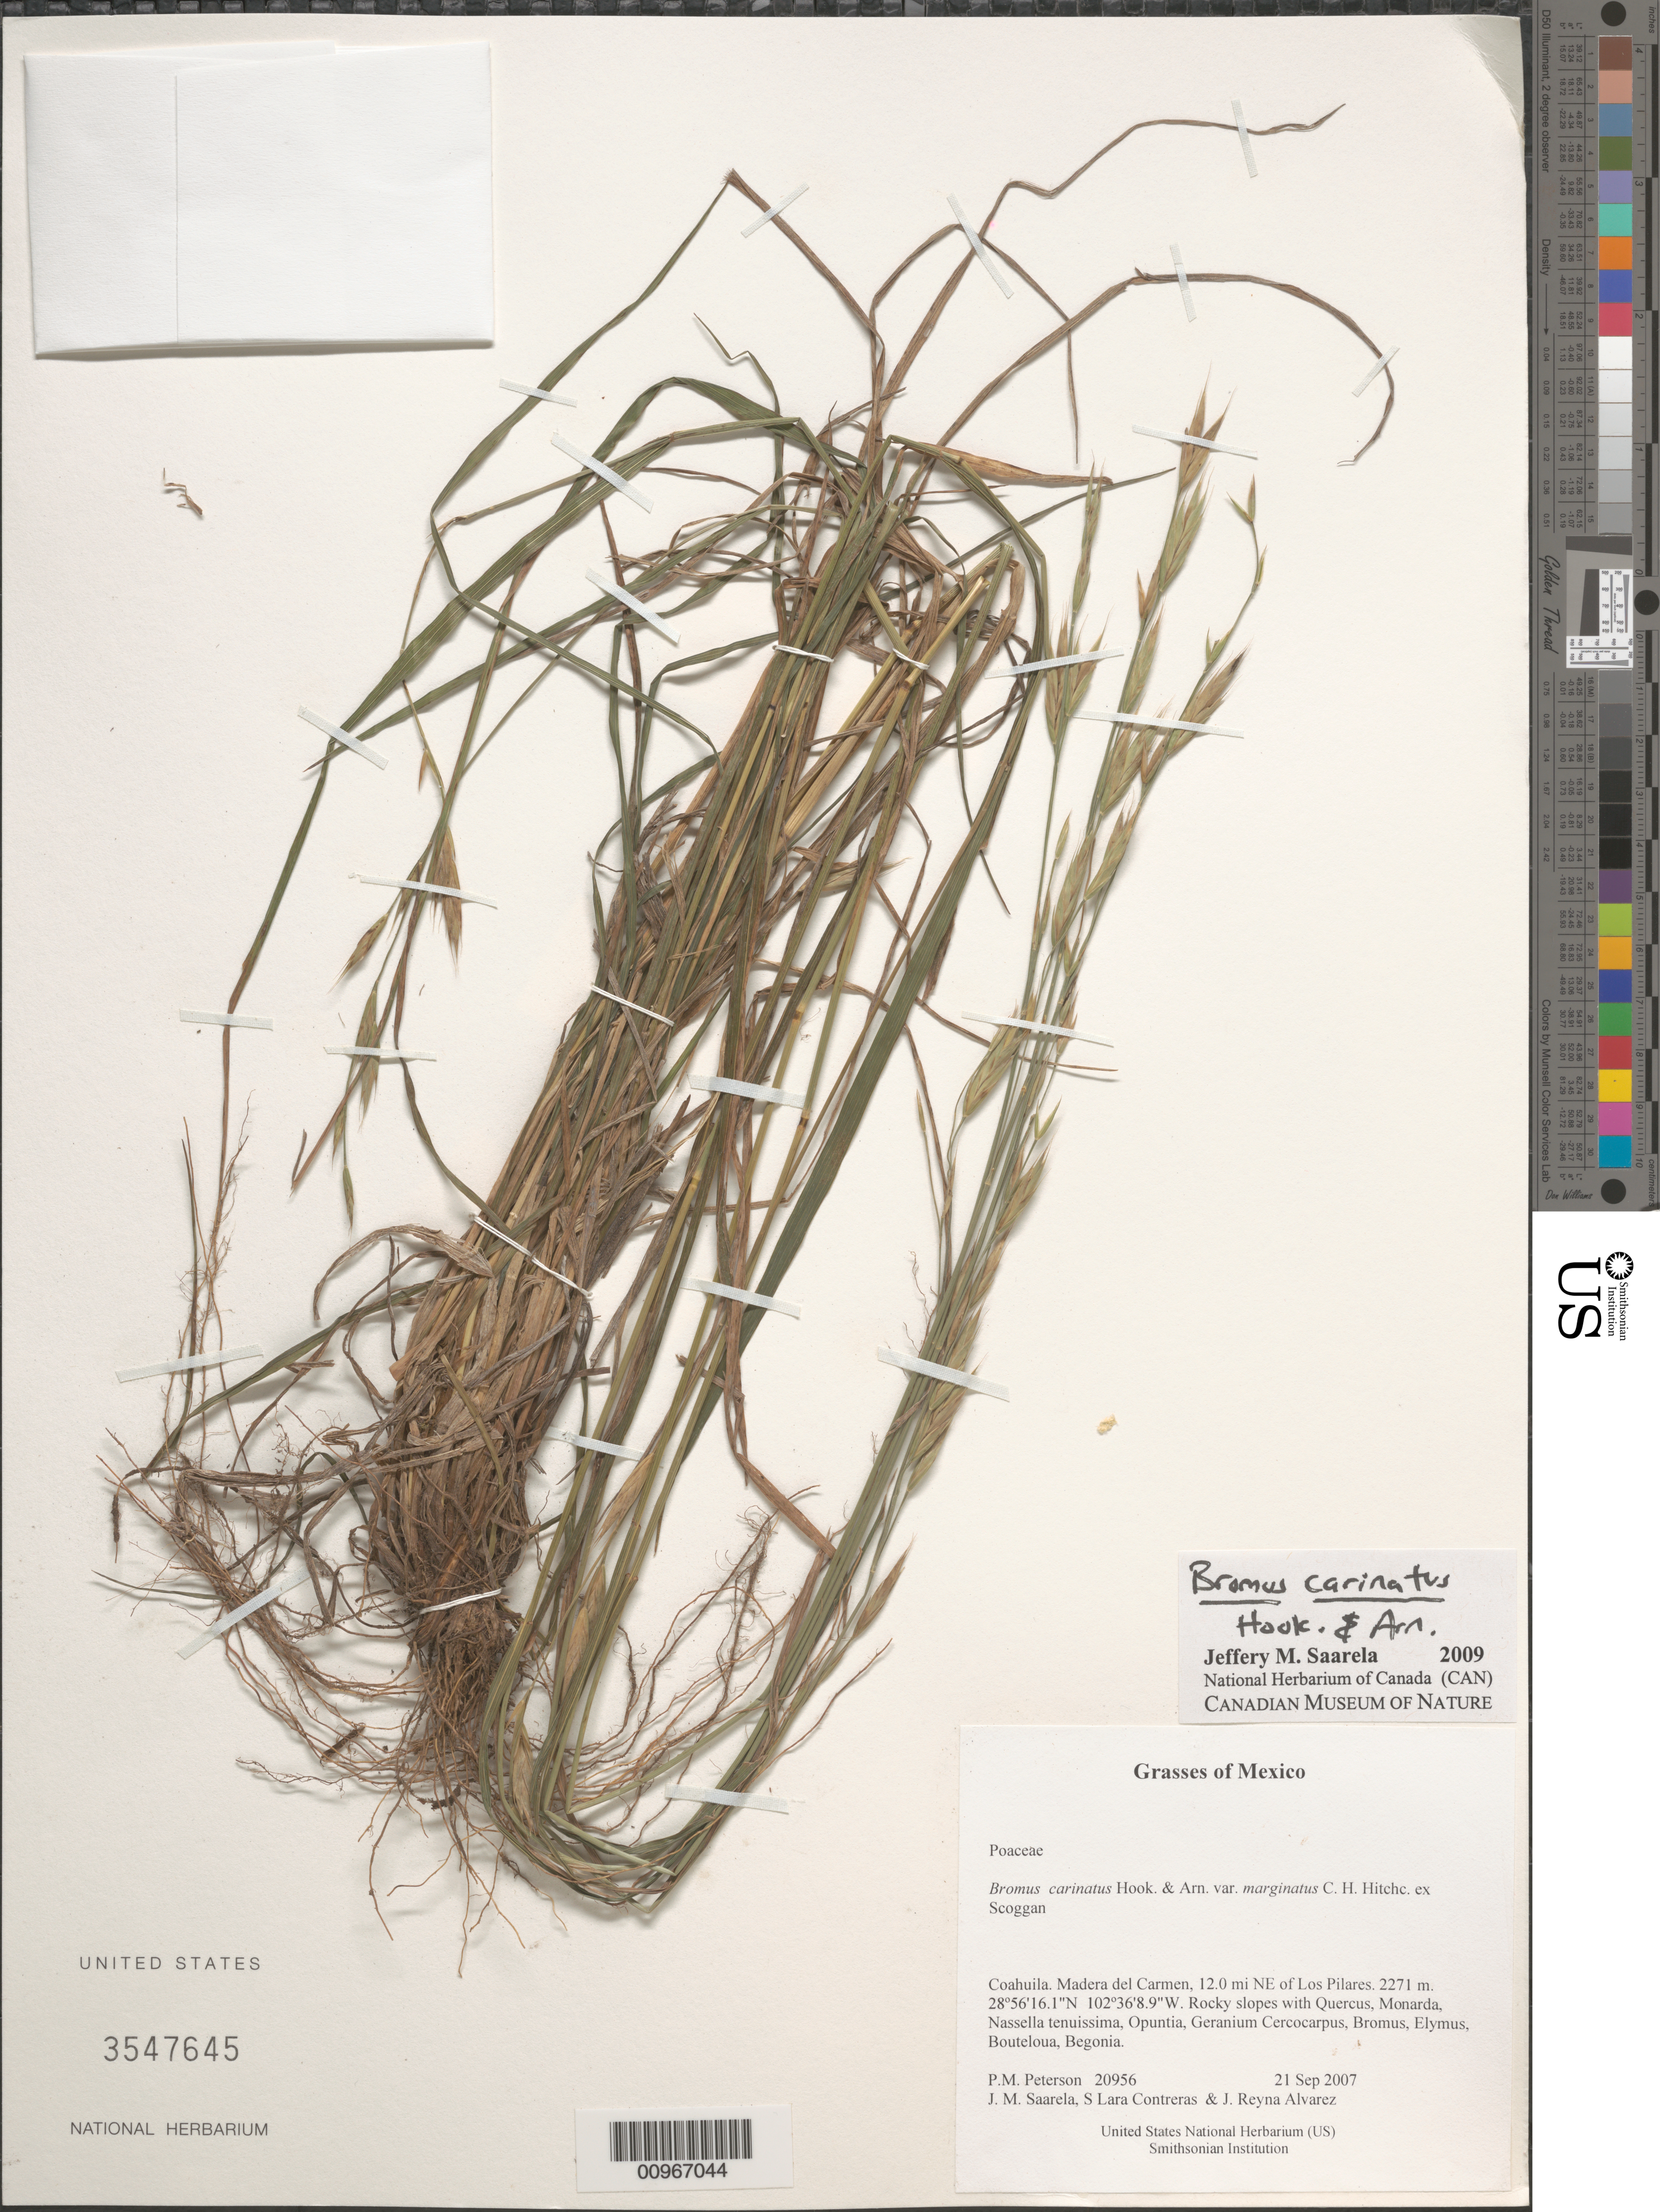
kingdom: Plantae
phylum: Tracheophyta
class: Liliopsida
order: Poales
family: Poaceae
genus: Bromus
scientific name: Bromus carinatus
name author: Hook. & Arn.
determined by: Saarela, J. M., (CAN), Canadian Museum of Nature (CANADA)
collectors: P. M. Peterson, J. Saarela, S. Lara Contreras & J. Reyna Alvarez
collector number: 20956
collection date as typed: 21 Sep 2007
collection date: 2007-09-21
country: Mexico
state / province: Coahuila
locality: Madera del Carmen, 12.0 mi NE of Los Pilares.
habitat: Rocky slopes with Quercus, Monarda, Nassella tenuissima, Opuntia, Geranium Cercocarpus, Bromus, Elymus, Bouteloua, Begonia.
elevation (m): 2271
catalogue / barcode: US 3547645